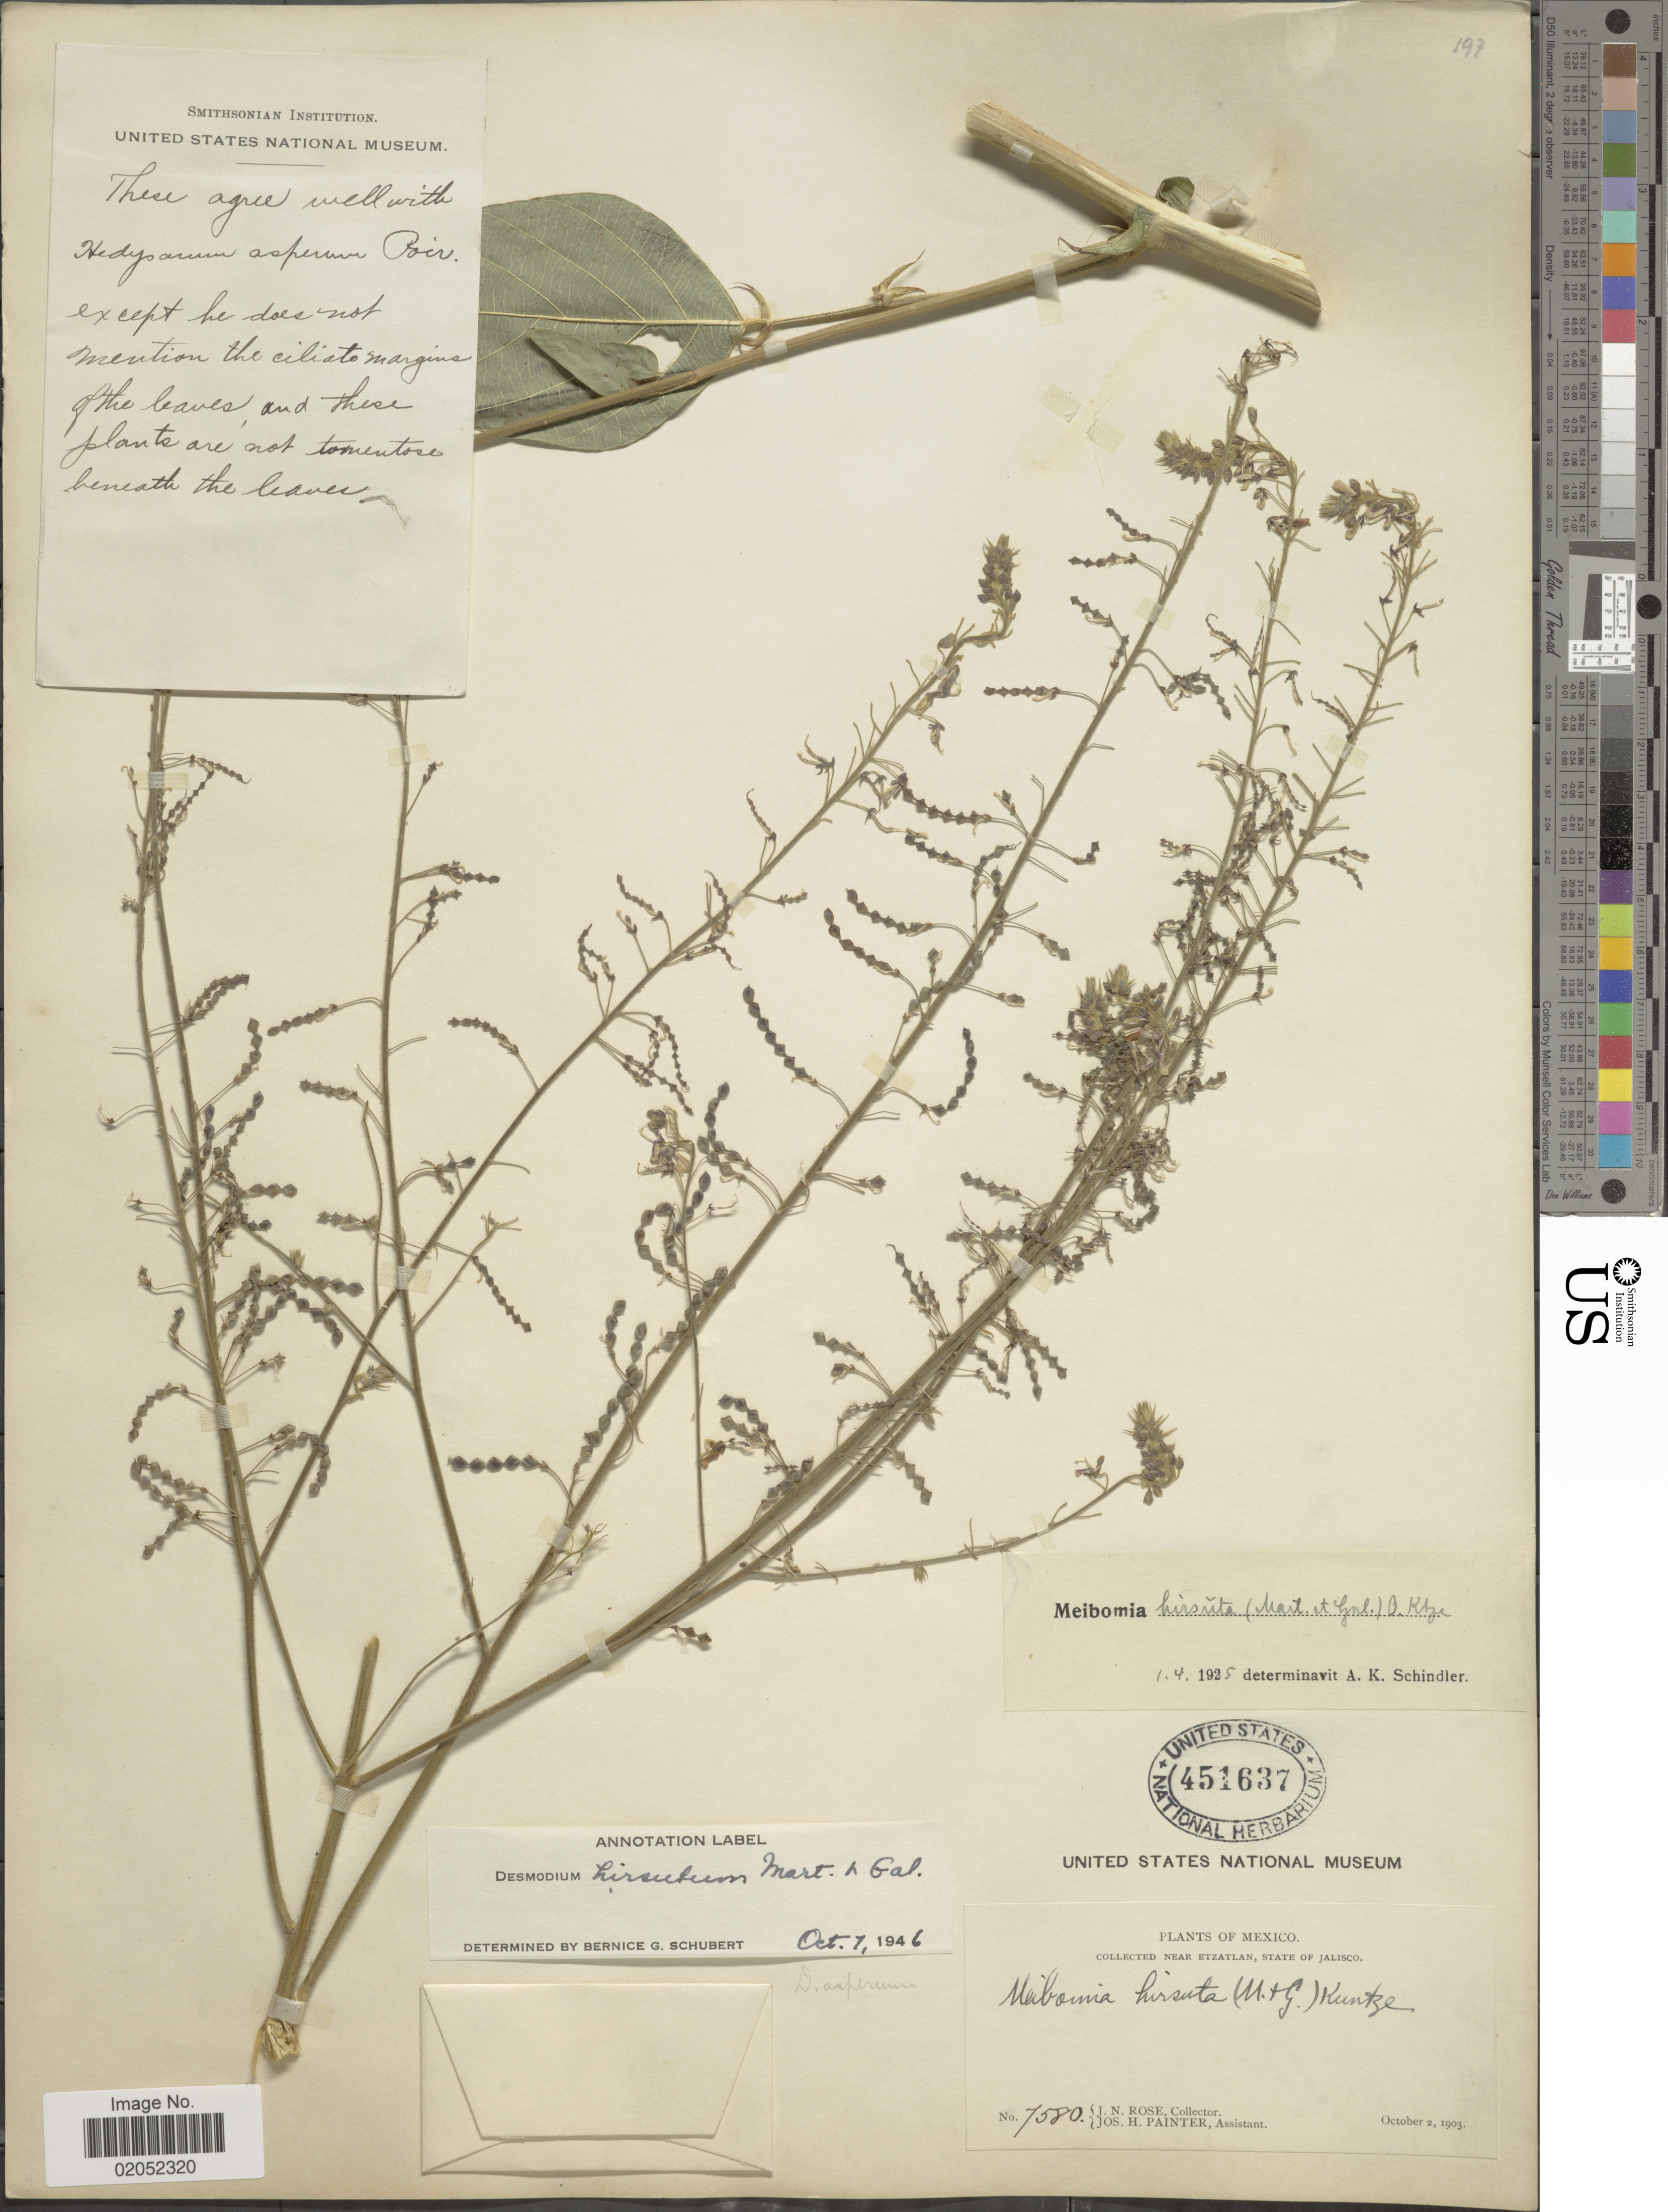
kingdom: Plantae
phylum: Tracheophyta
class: Magnoliopsida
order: Fabales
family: Fabaceae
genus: Desmodium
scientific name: Desmodium hirsutum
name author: M. Martens & Galeotti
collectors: J. N. Rose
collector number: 7580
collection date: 1903-10-02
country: Mexico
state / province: Jalisco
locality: Near Etzatlan, State of Jalisco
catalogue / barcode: US 451637